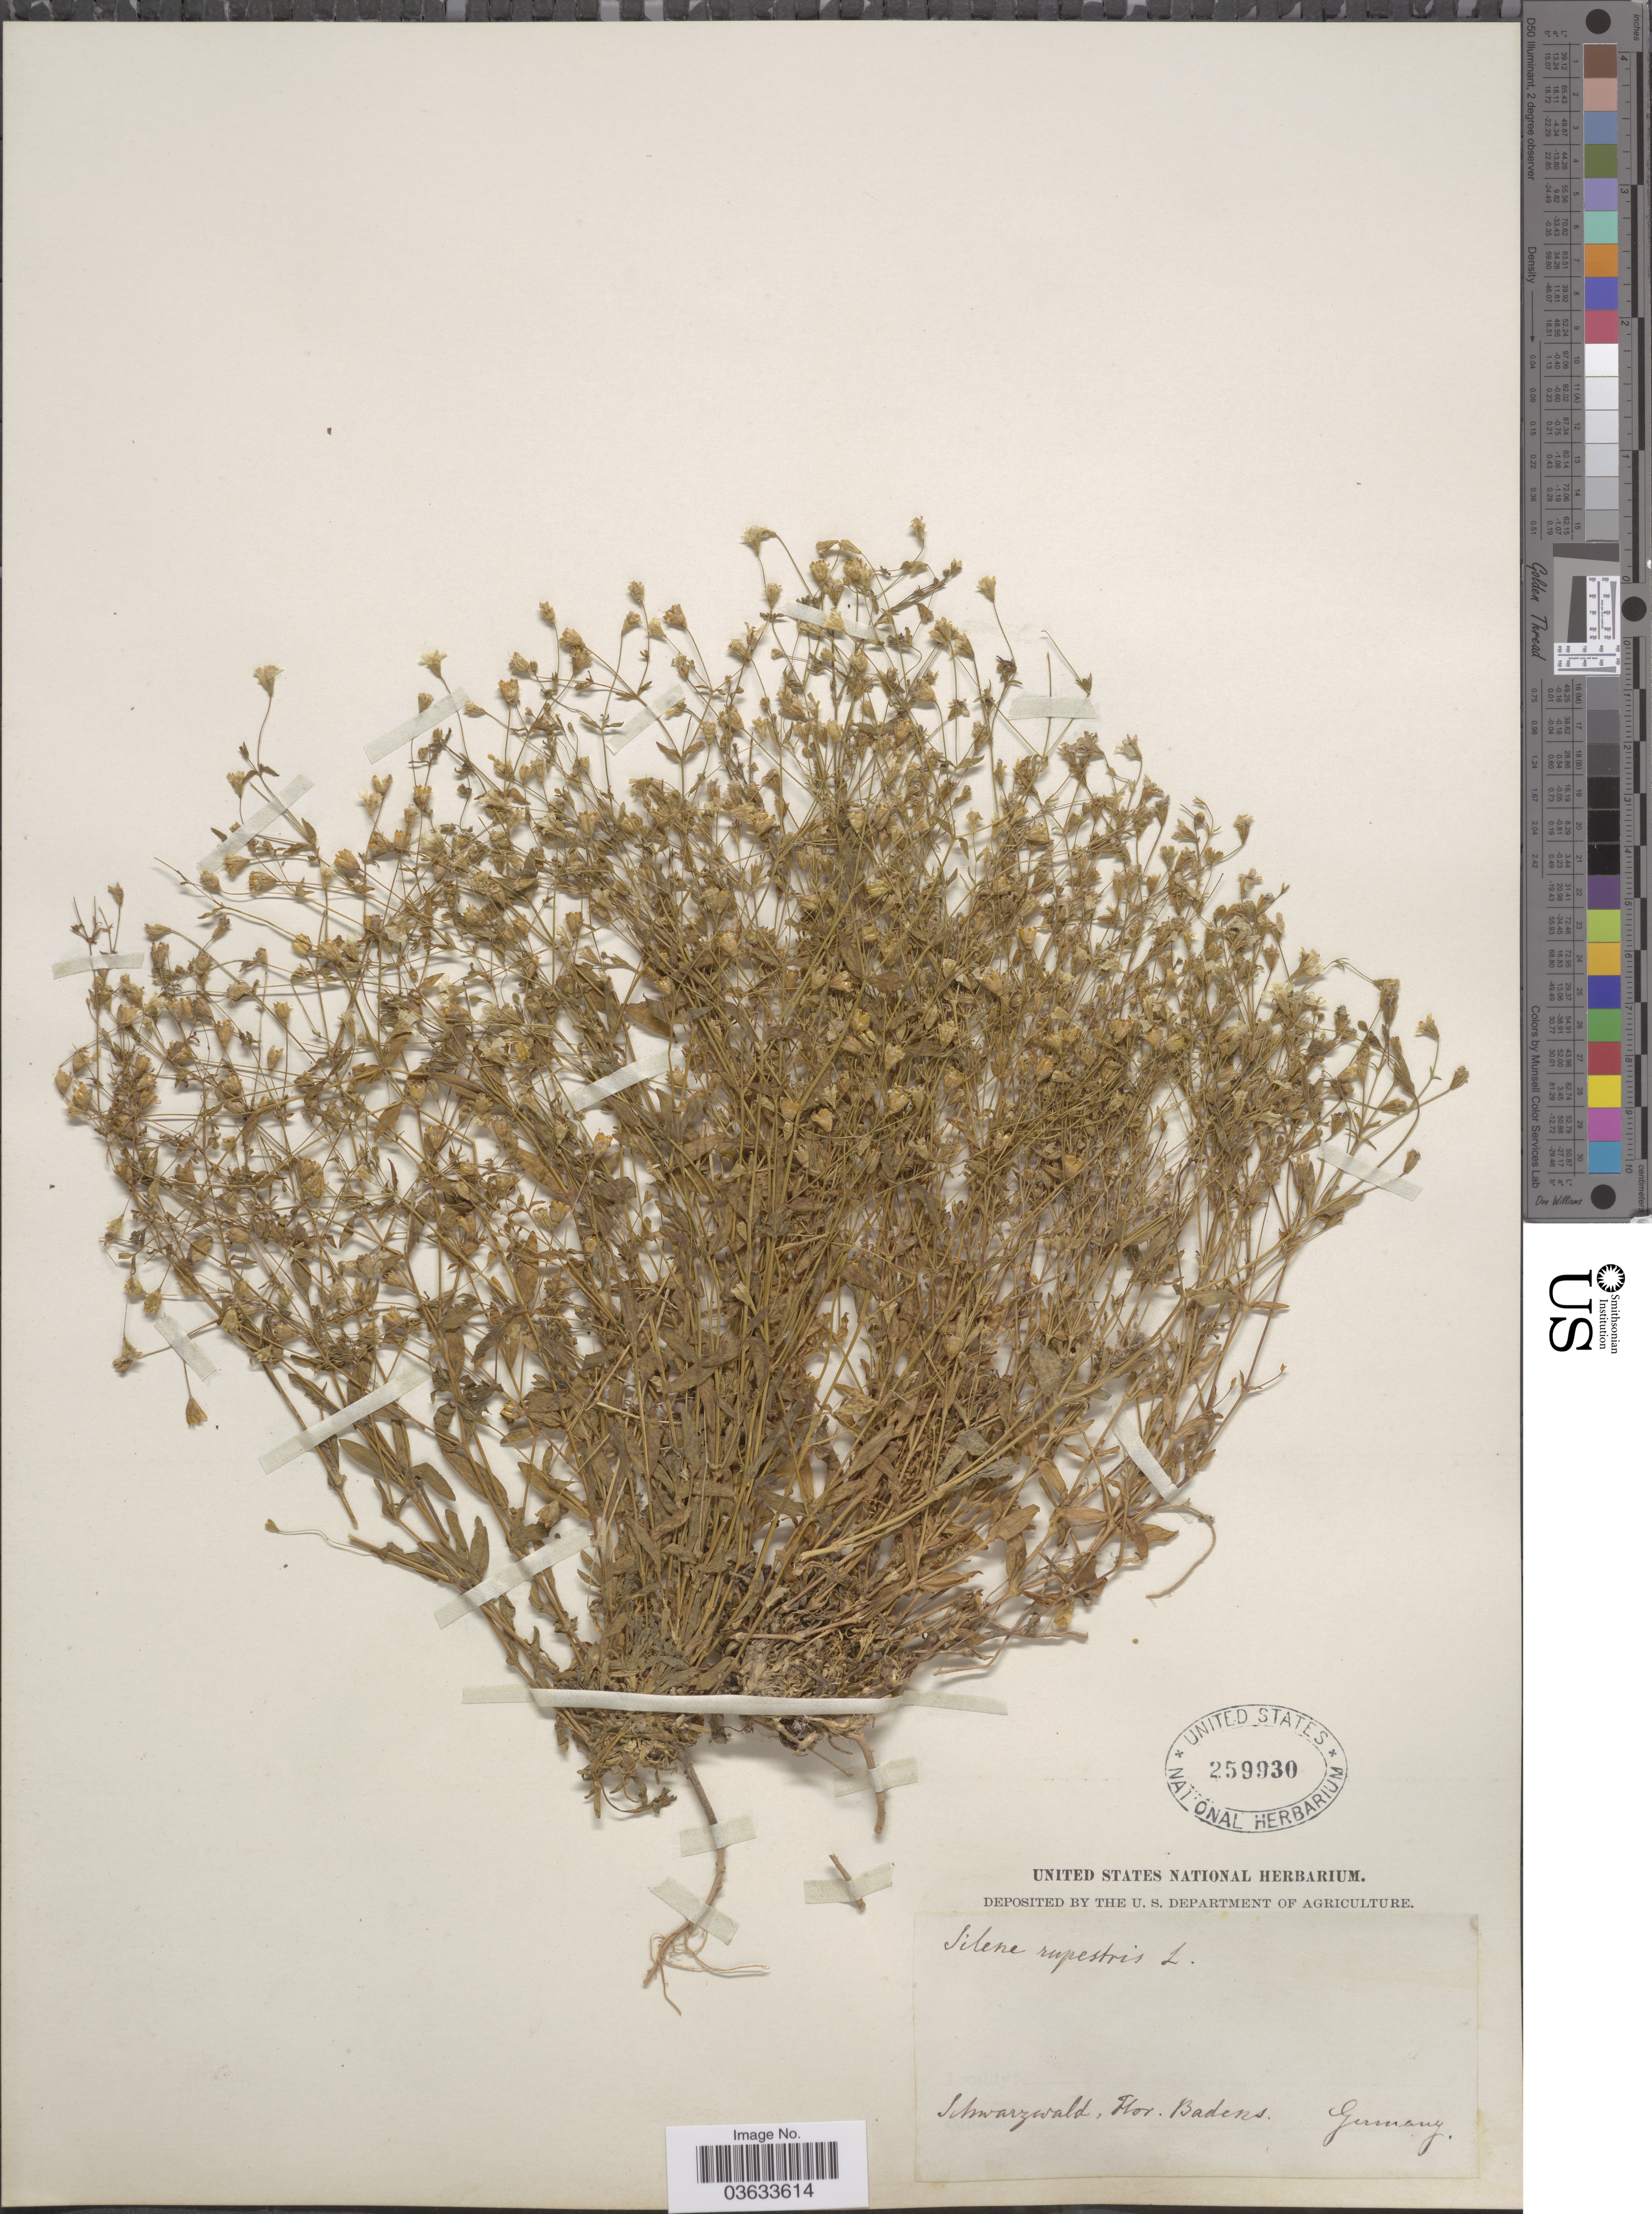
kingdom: Plantae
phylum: Tracheophyta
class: Magnoliopsida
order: Caryophyllales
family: Caryophyllaceae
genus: Atocion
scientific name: Atocion rupestre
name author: (L.) Oxelman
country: Germany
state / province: Baden-Württemberg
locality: Schwarzwald, Flor. Badens.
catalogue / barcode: US 259930